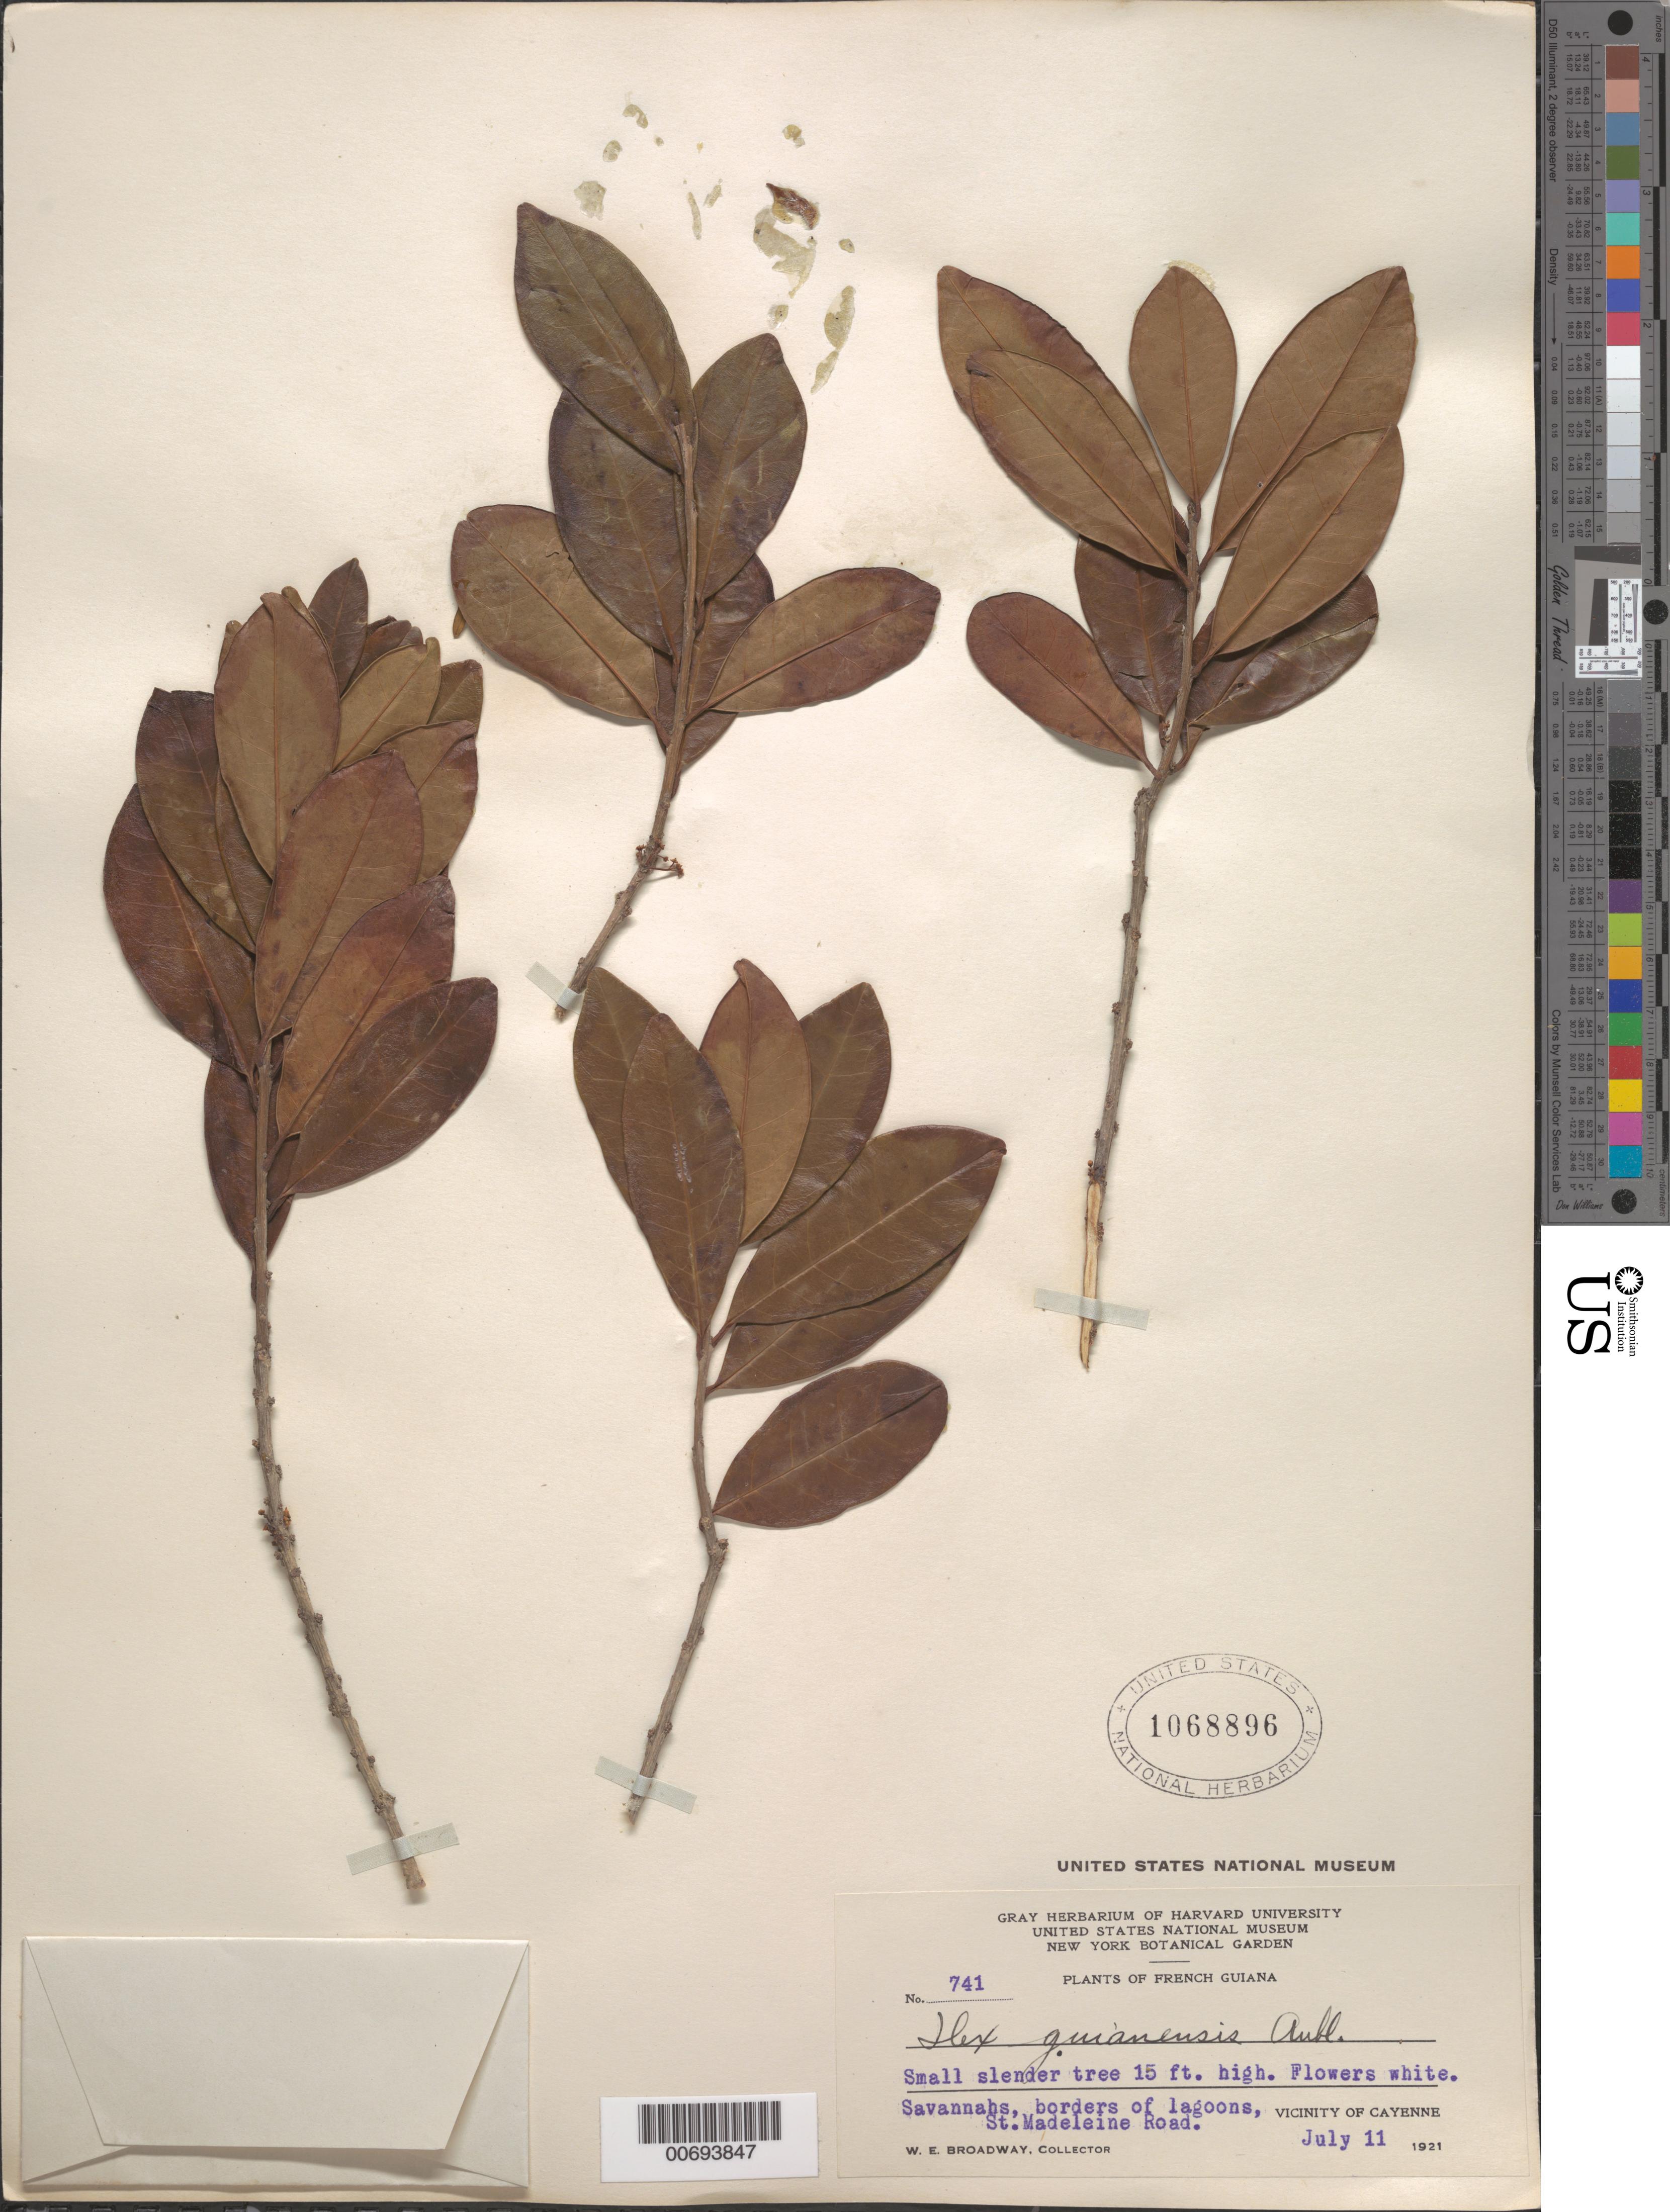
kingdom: Plantae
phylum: Tracheophyta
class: Magnoliopsida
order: Aquifoliales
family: Aquifoliaceae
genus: Ilex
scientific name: Ilex guianensis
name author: (Aubl.) Kuntze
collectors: W. E. Broadway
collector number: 741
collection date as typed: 11-Jul-21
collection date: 1921-07-11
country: French Guiana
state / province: Cayenne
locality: Cayenne, vic., St. Madeleine Road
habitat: Savannas, border of lagoons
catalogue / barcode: US 1068896